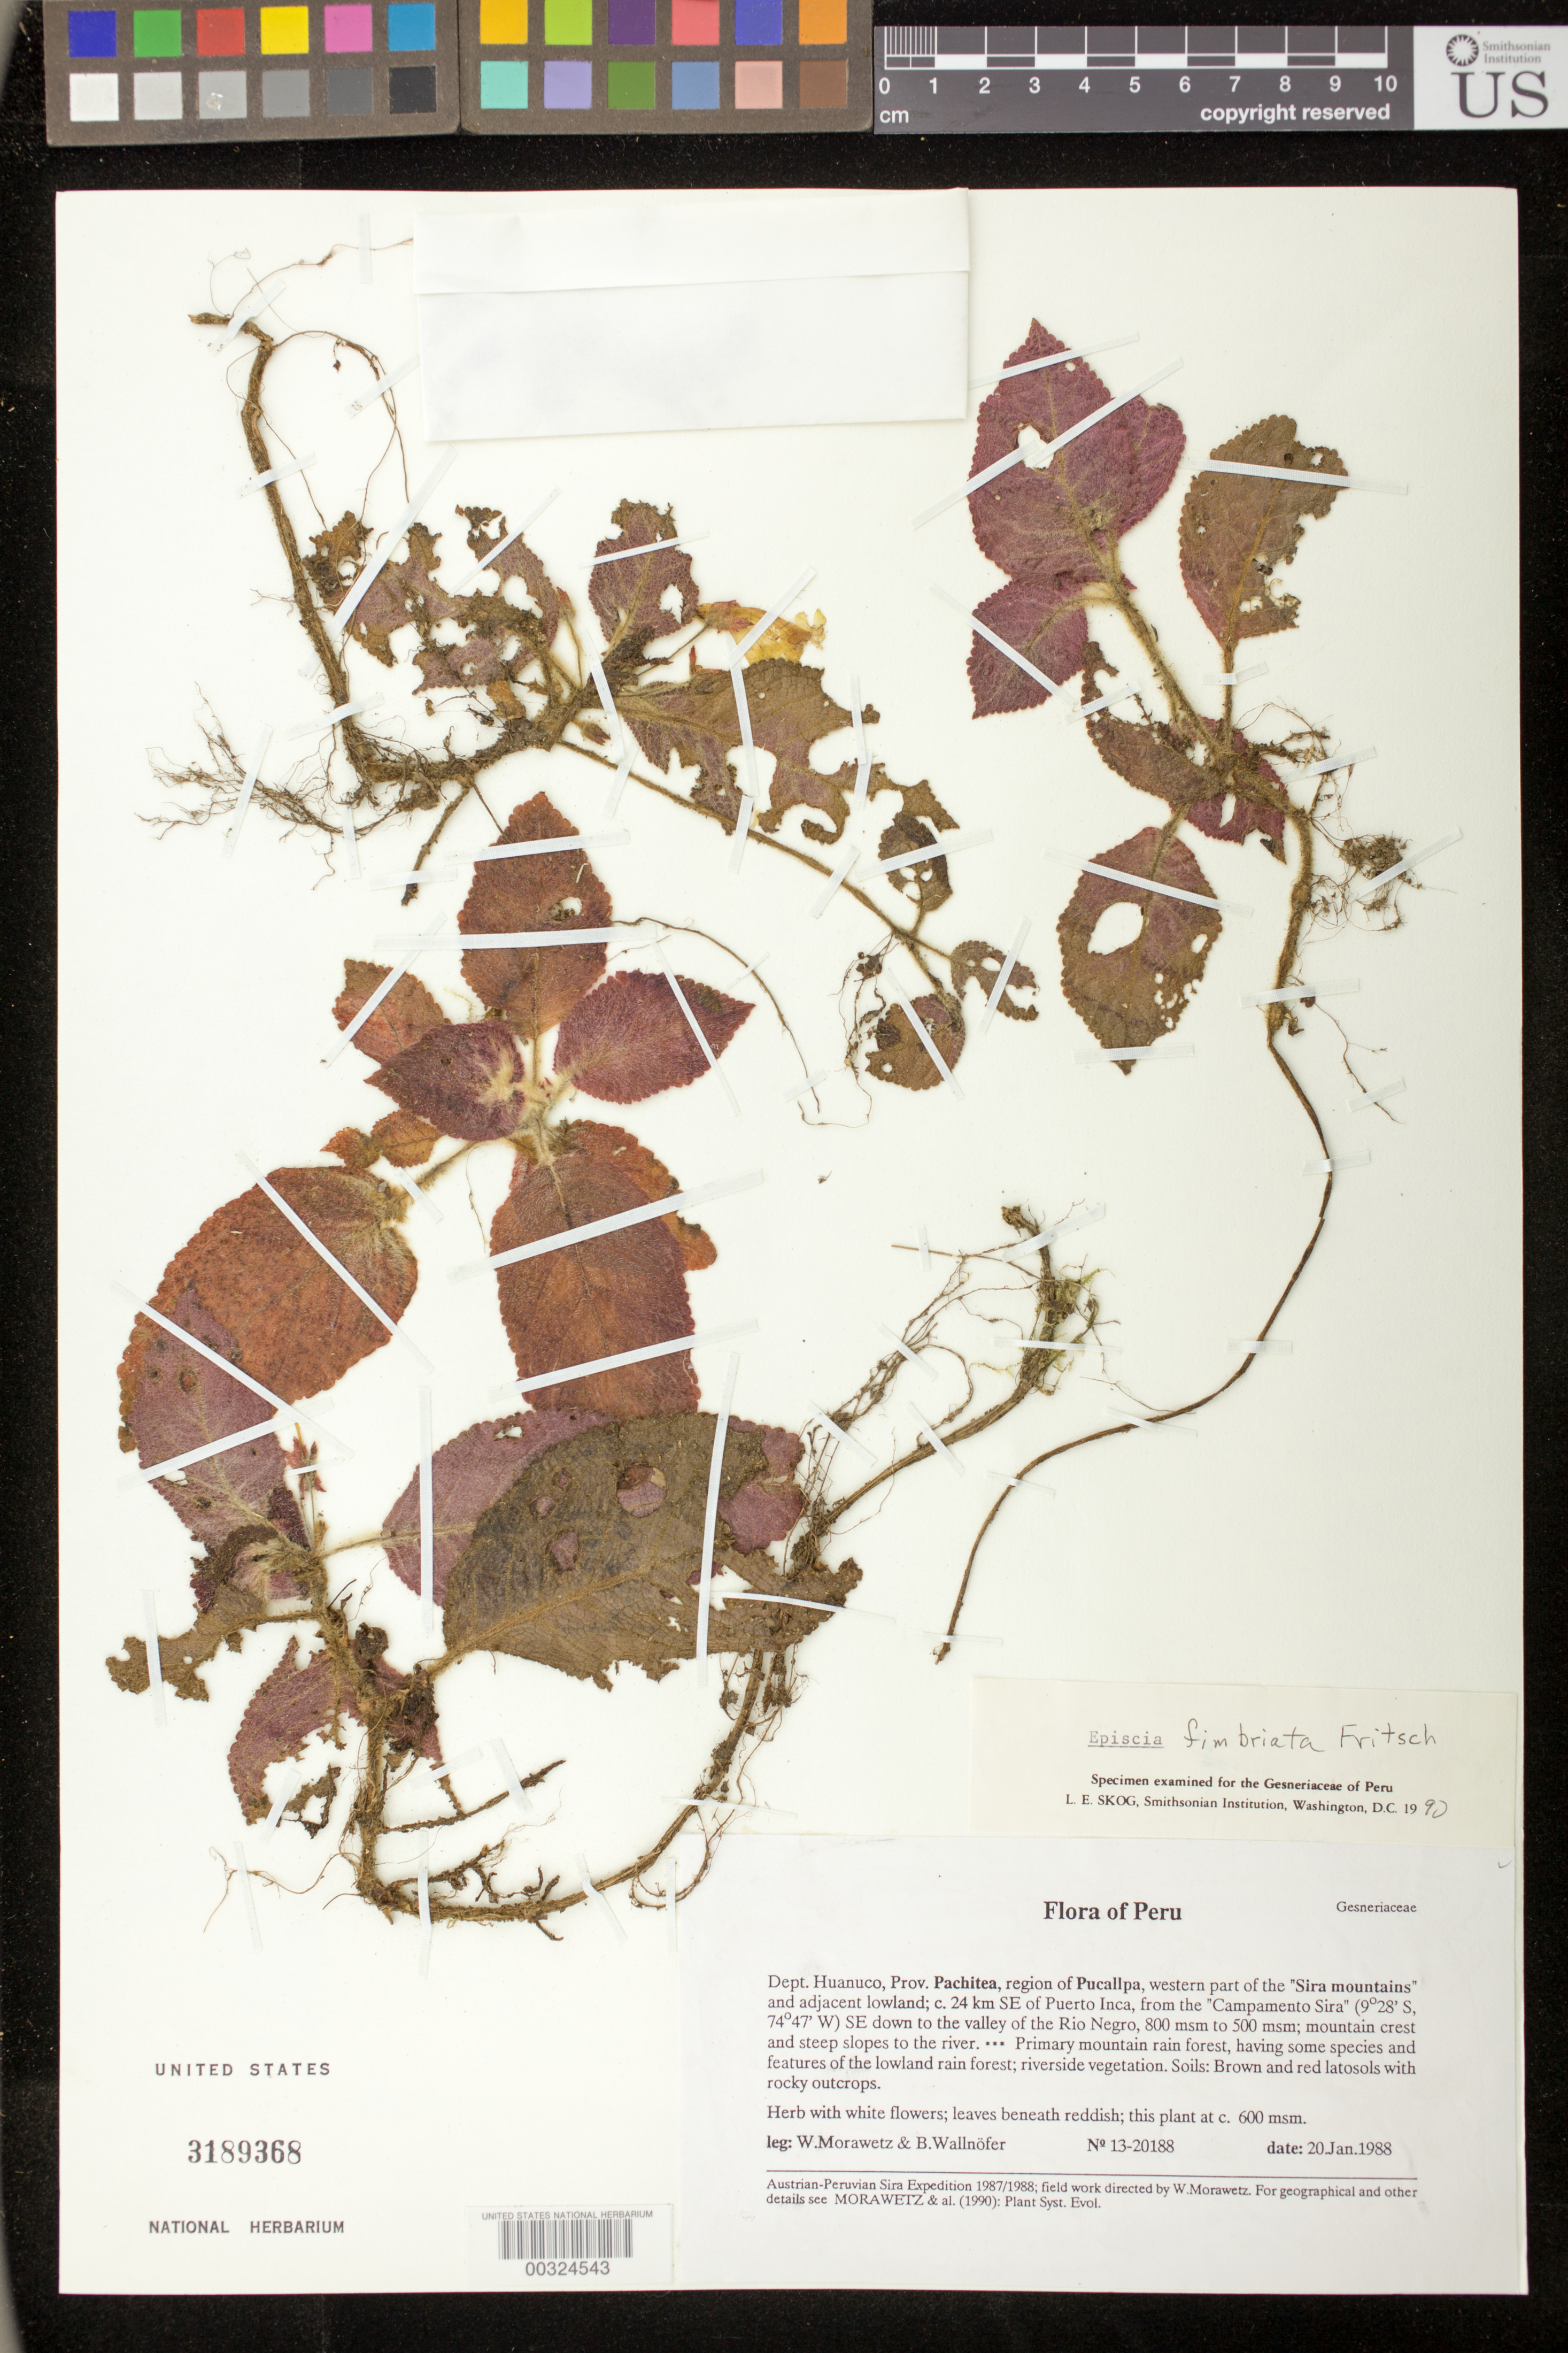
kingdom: Plantae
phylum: Tracheophyta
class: Magnoliopsida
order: Lamiales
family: Gesneriaceae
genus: Episcia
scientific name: Episcia fimbriata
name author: Fritsch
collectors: W. Morawetz & B. Wallnöfer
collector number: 13- 20188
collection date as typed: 20 Jan 1988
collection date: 1988-01-20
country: Peru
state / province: Huánuco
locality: Prov. Pachitea; region of Pucallpa, western part of "Sira Mountains" and adjacent lowland, …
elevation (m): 600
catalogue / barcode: US 3189368